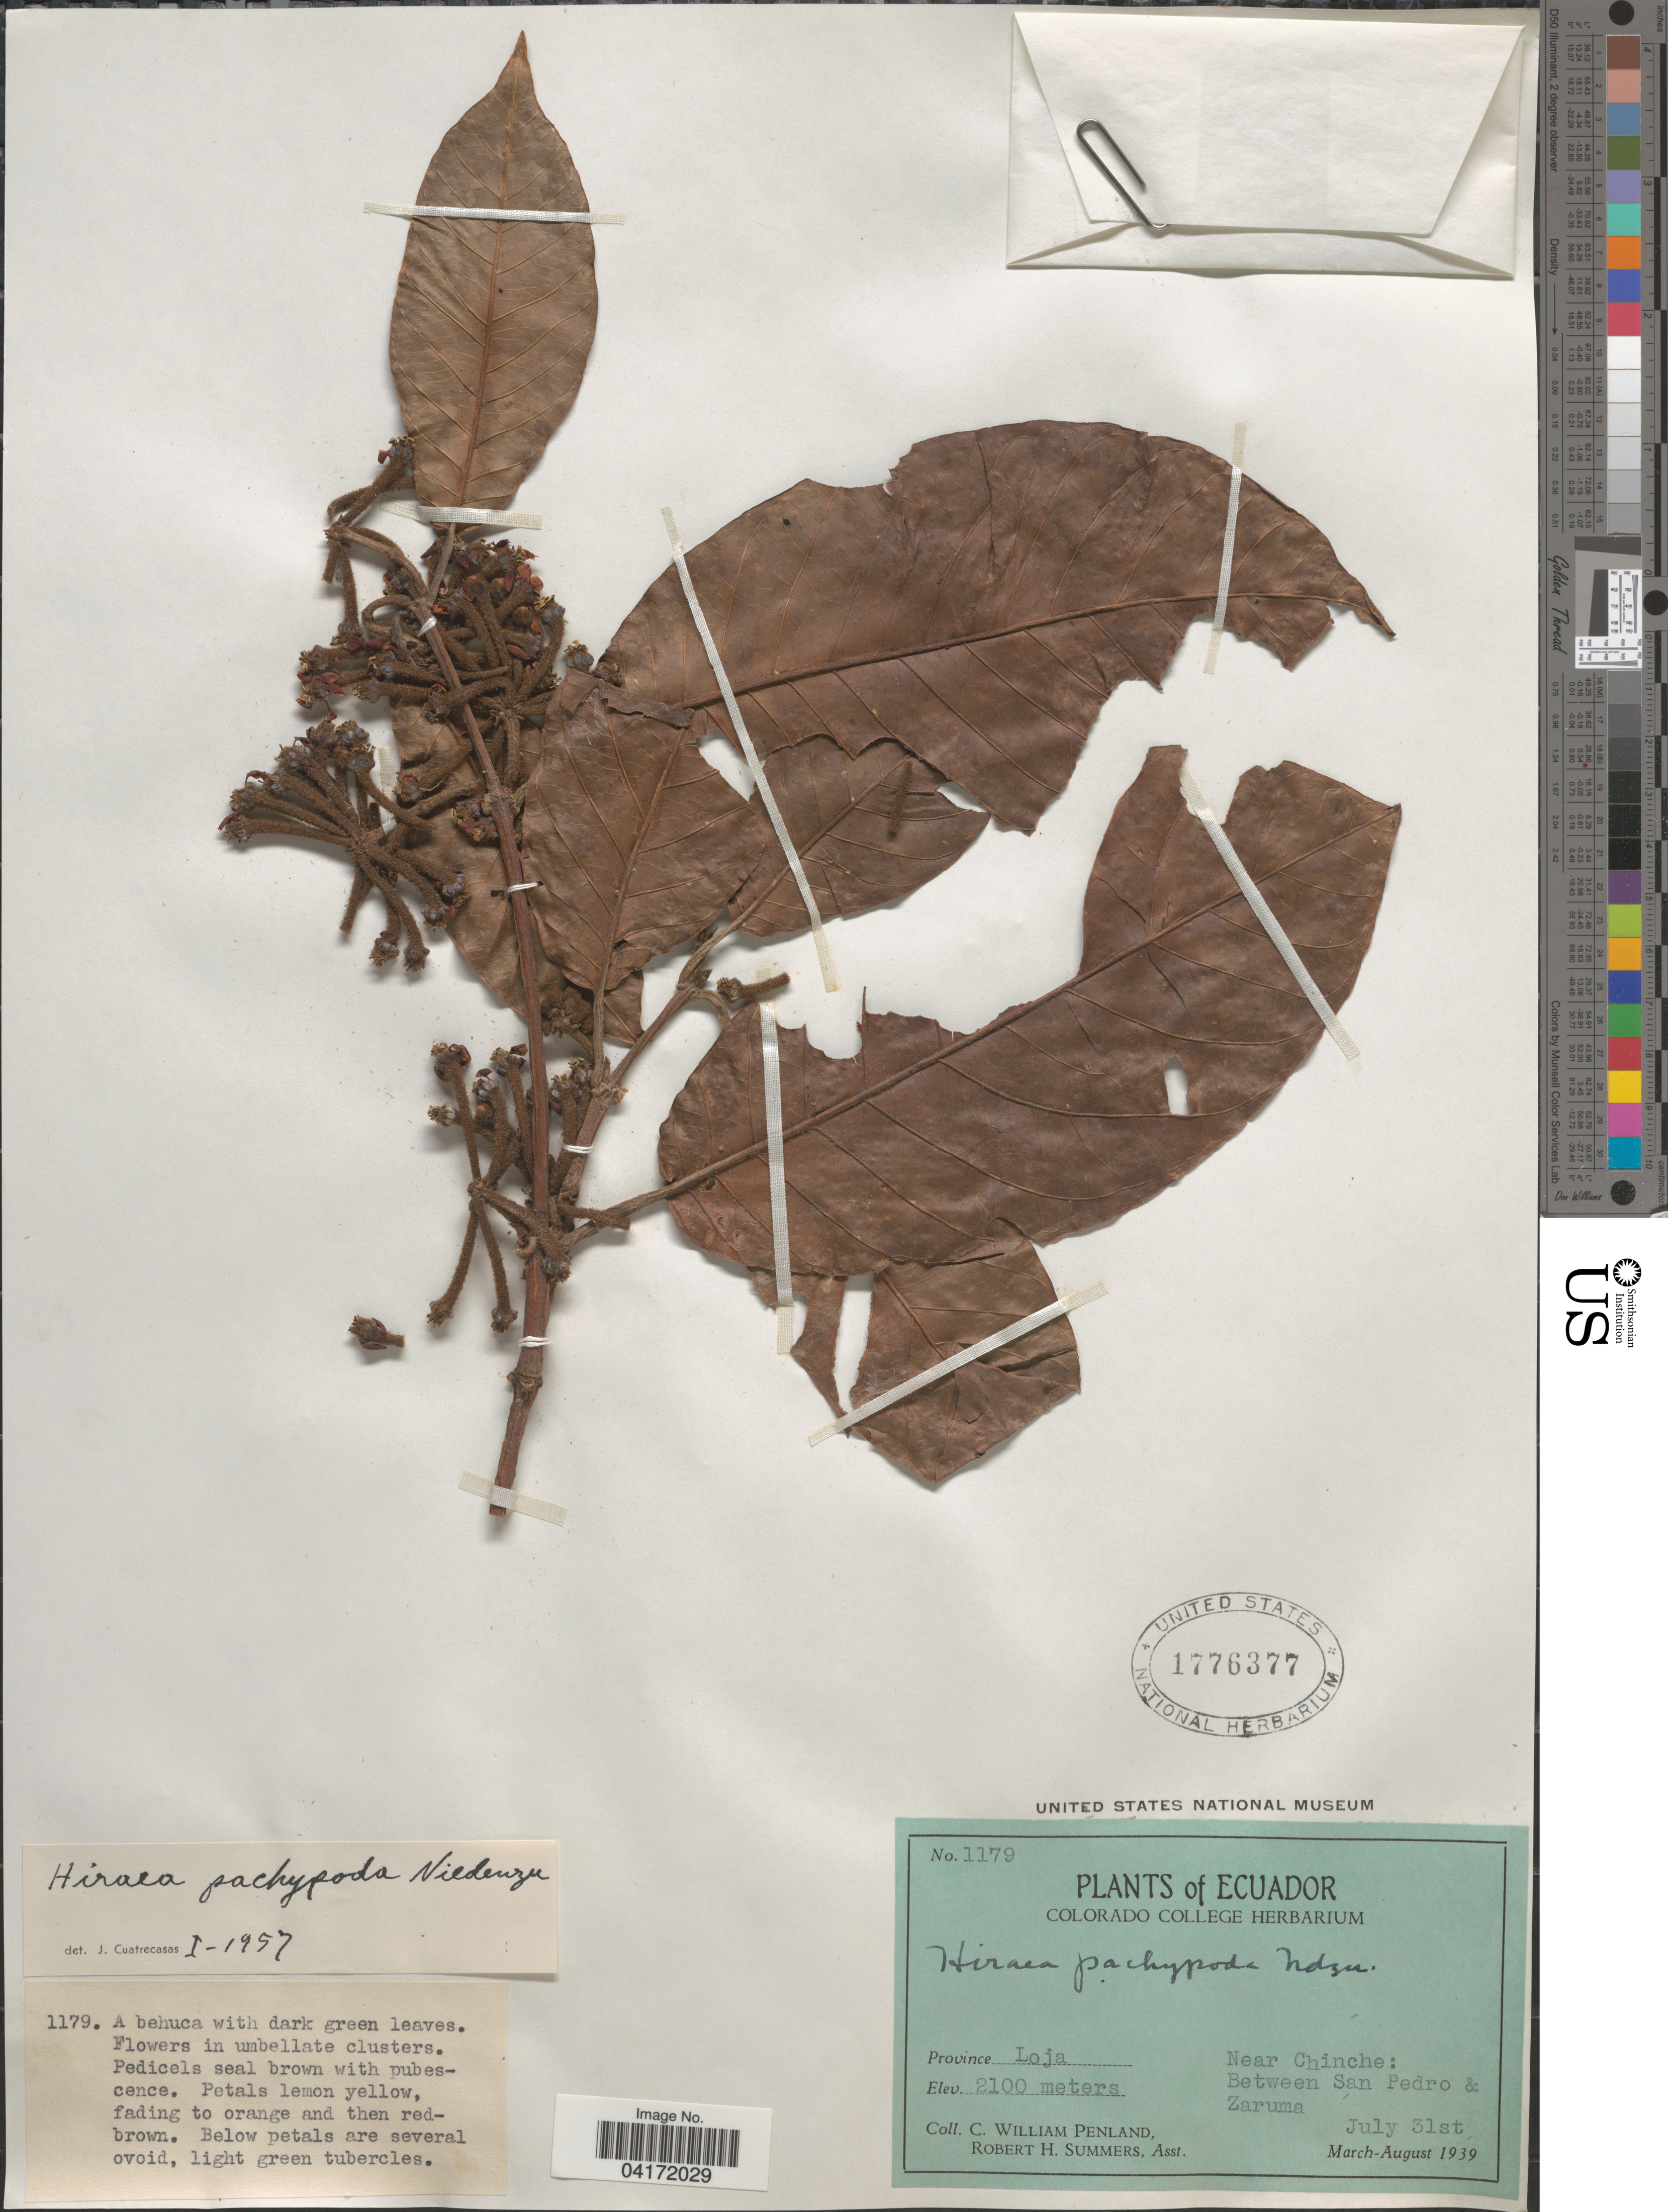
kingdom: Plantae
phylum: Tracheophyta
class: Magnoliopsida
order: Malpighiales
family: Malpighiaceae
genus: Hiraea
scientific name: Hiraea pachypoda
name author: Nied.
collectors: C. W. Penland & R. Summers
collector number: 1179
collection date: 1939-07-31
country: Ecuador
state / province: Loja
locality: Near Chinche: Between San Pedro & Zaruma.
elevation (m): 2100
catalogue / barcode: US 1776377